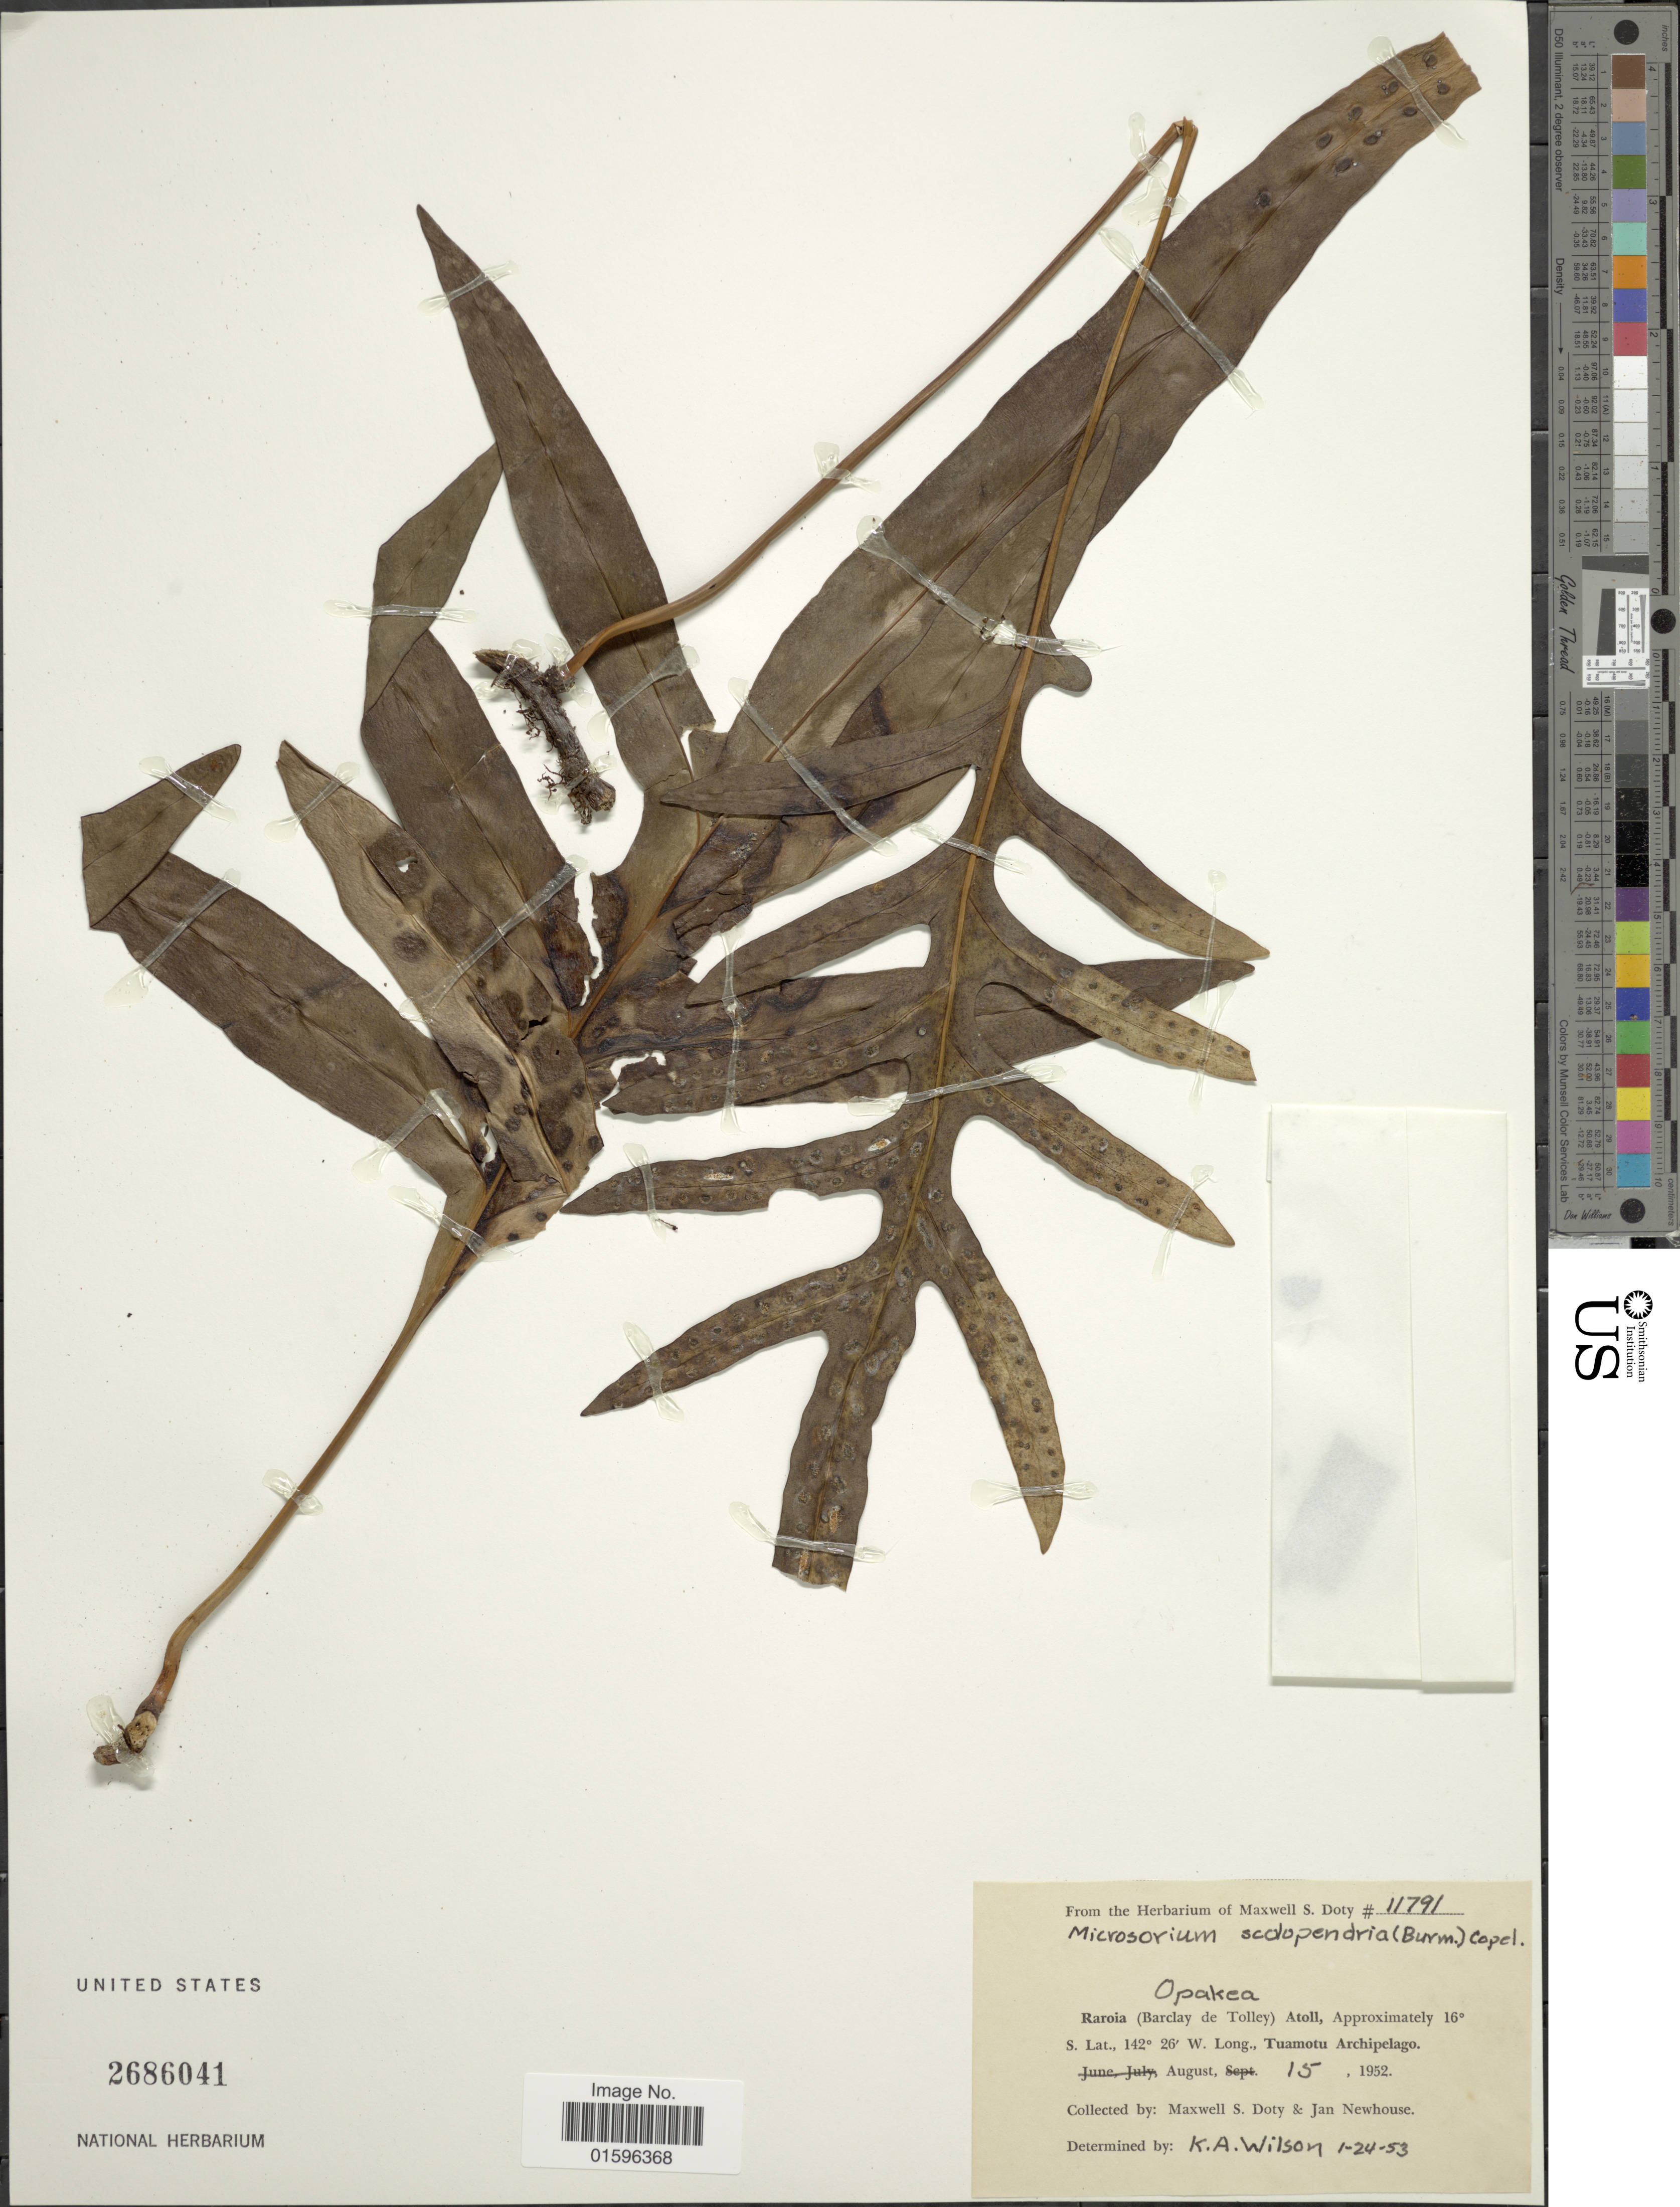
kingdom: Plantae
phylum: Tracheophyta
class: Polypodiopsida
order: Polypodiales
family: Polypodiaceae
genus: Polypodium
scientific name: Polypodium scolopendria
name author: Burm. f.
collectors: M. S. Doty & J. Newhouse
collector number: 11791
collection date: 1952-08-15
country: French Polynesia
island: Raroia [Barclay de Tolley] Atoll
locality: Opakea, Raroia (Barclay de Tolley) Atoll, Tuamotu Archipelago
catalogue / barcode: US 2686041